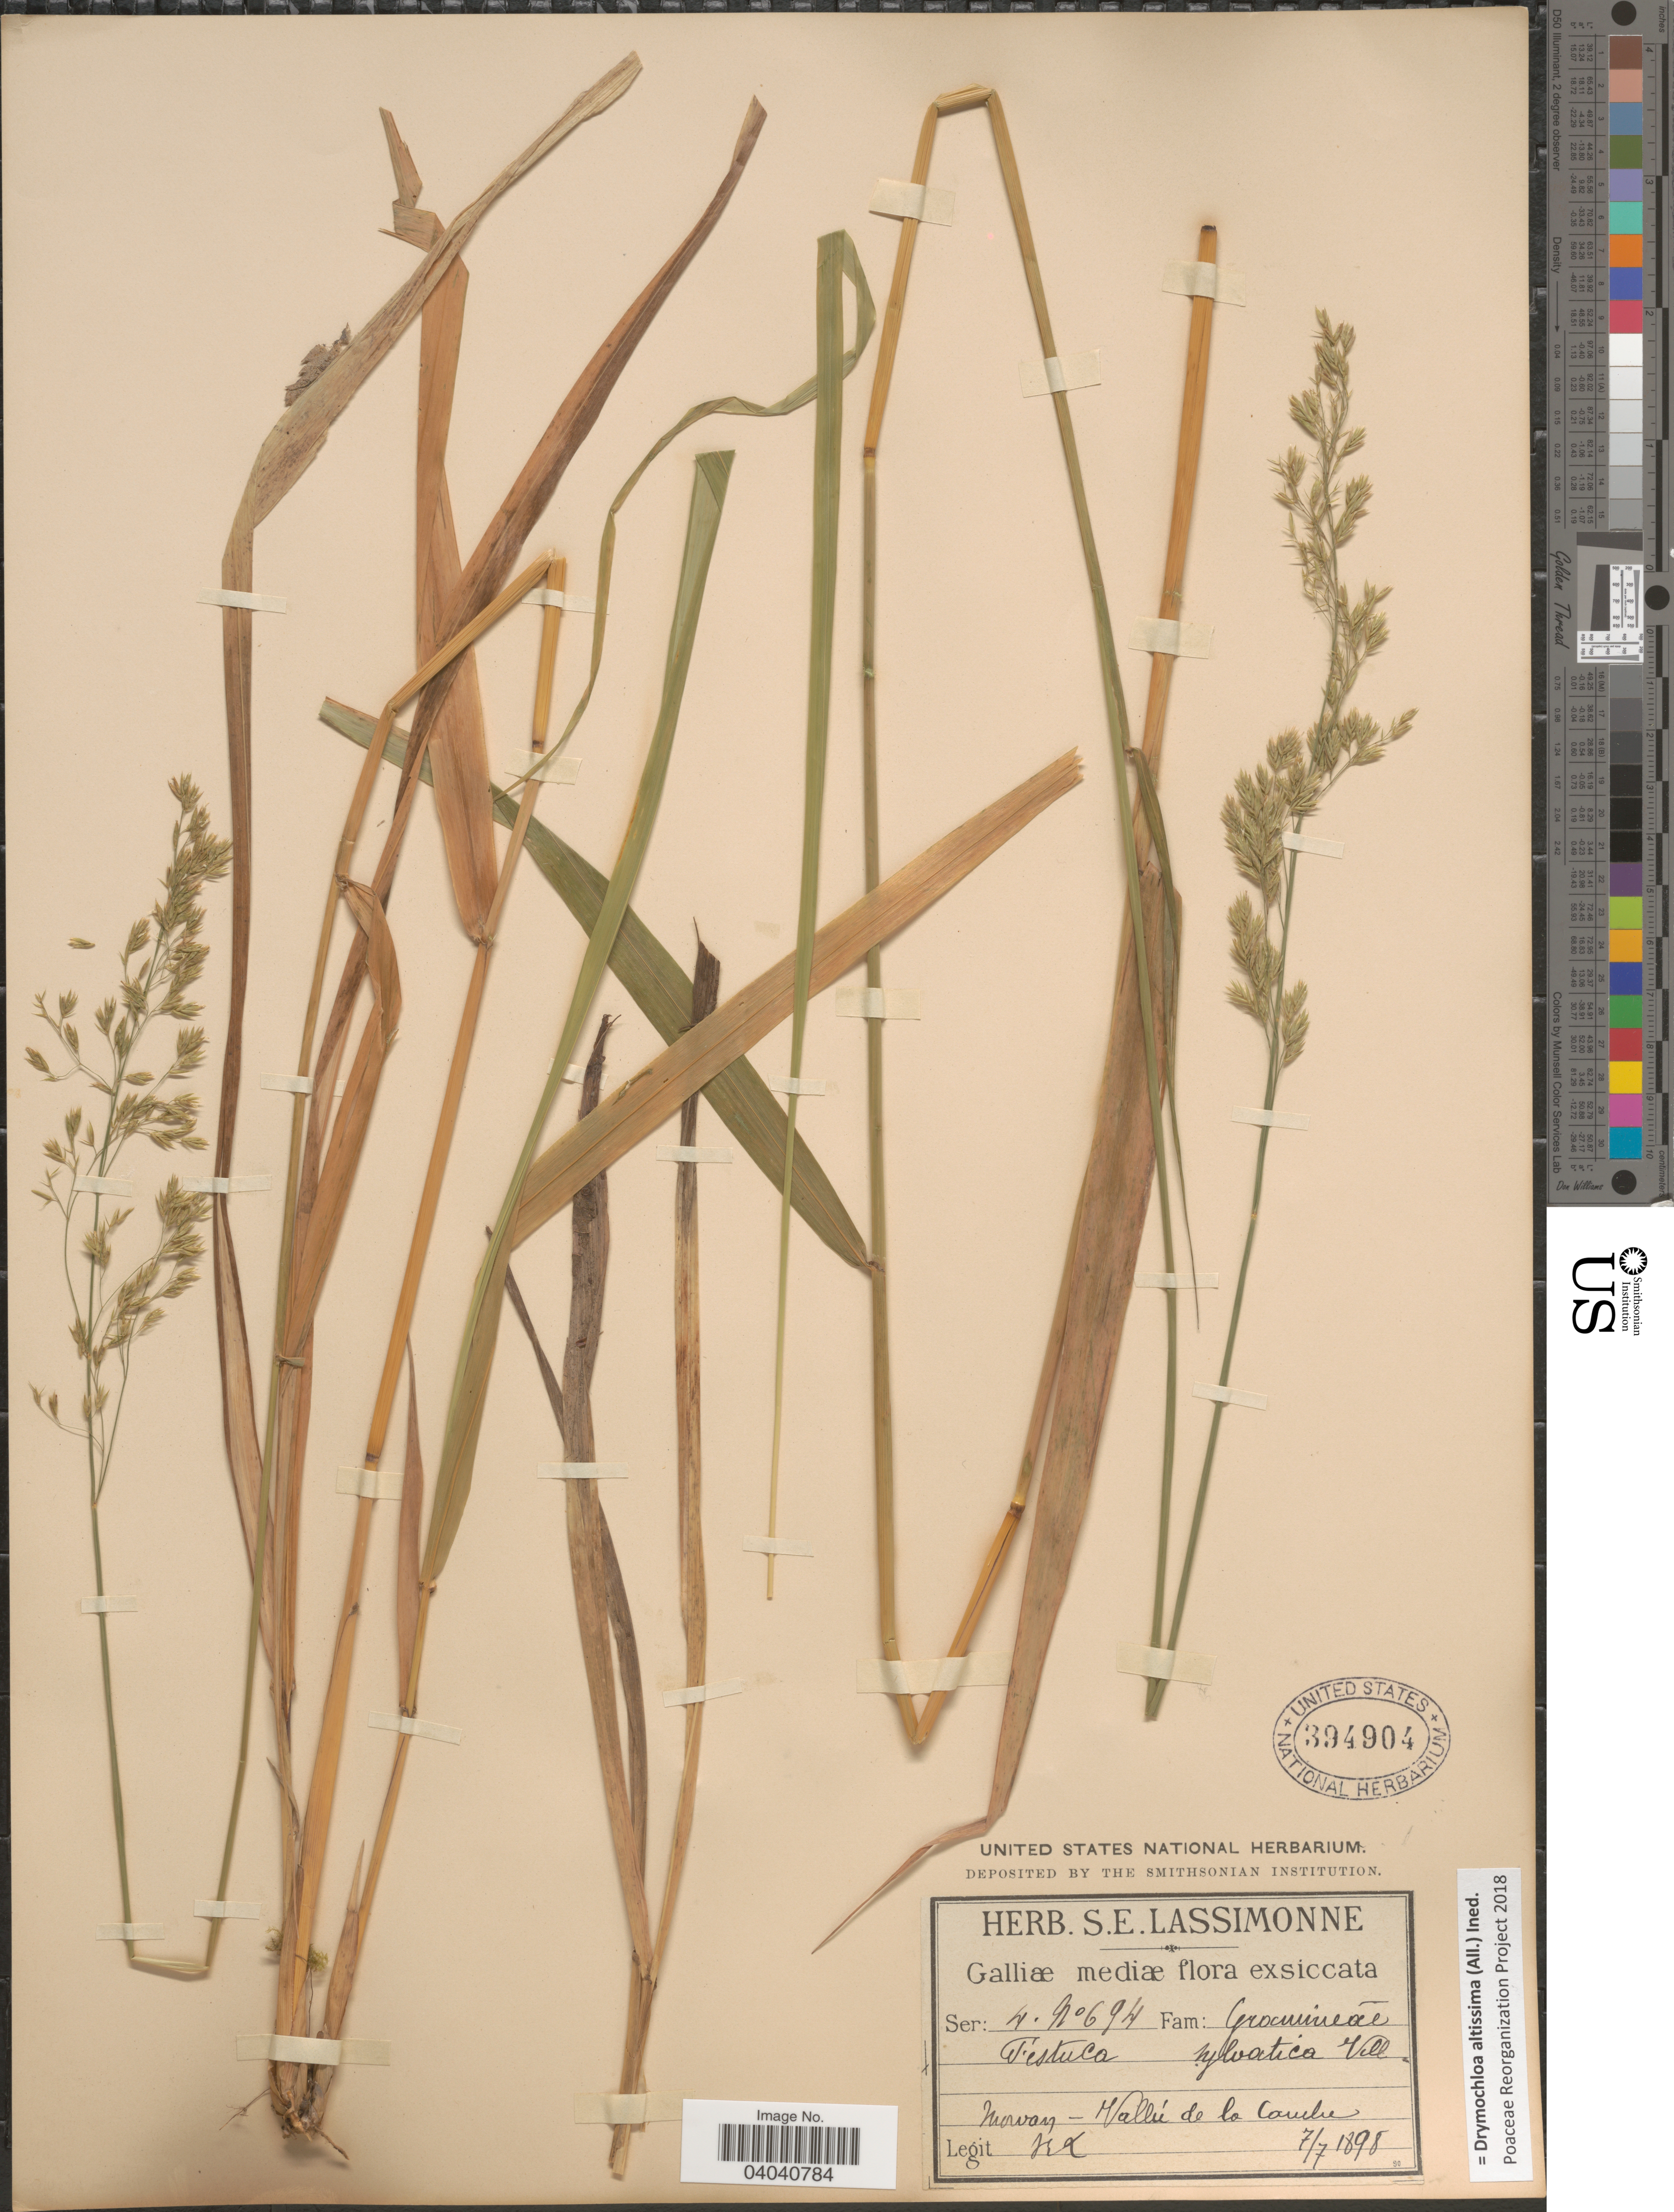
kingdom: Plantae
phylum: Tracheophyta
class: Liliopsida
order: Poales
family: Poaceae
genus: Drymochloa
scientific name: Drymochloa altissima (All.) ined.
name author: (All.)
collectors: S. Lassimonne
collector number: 694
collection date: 1898-07-07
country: France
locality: Galliæ mediæ. Mervans - Vallée de la Canche.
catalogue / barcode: US 394904